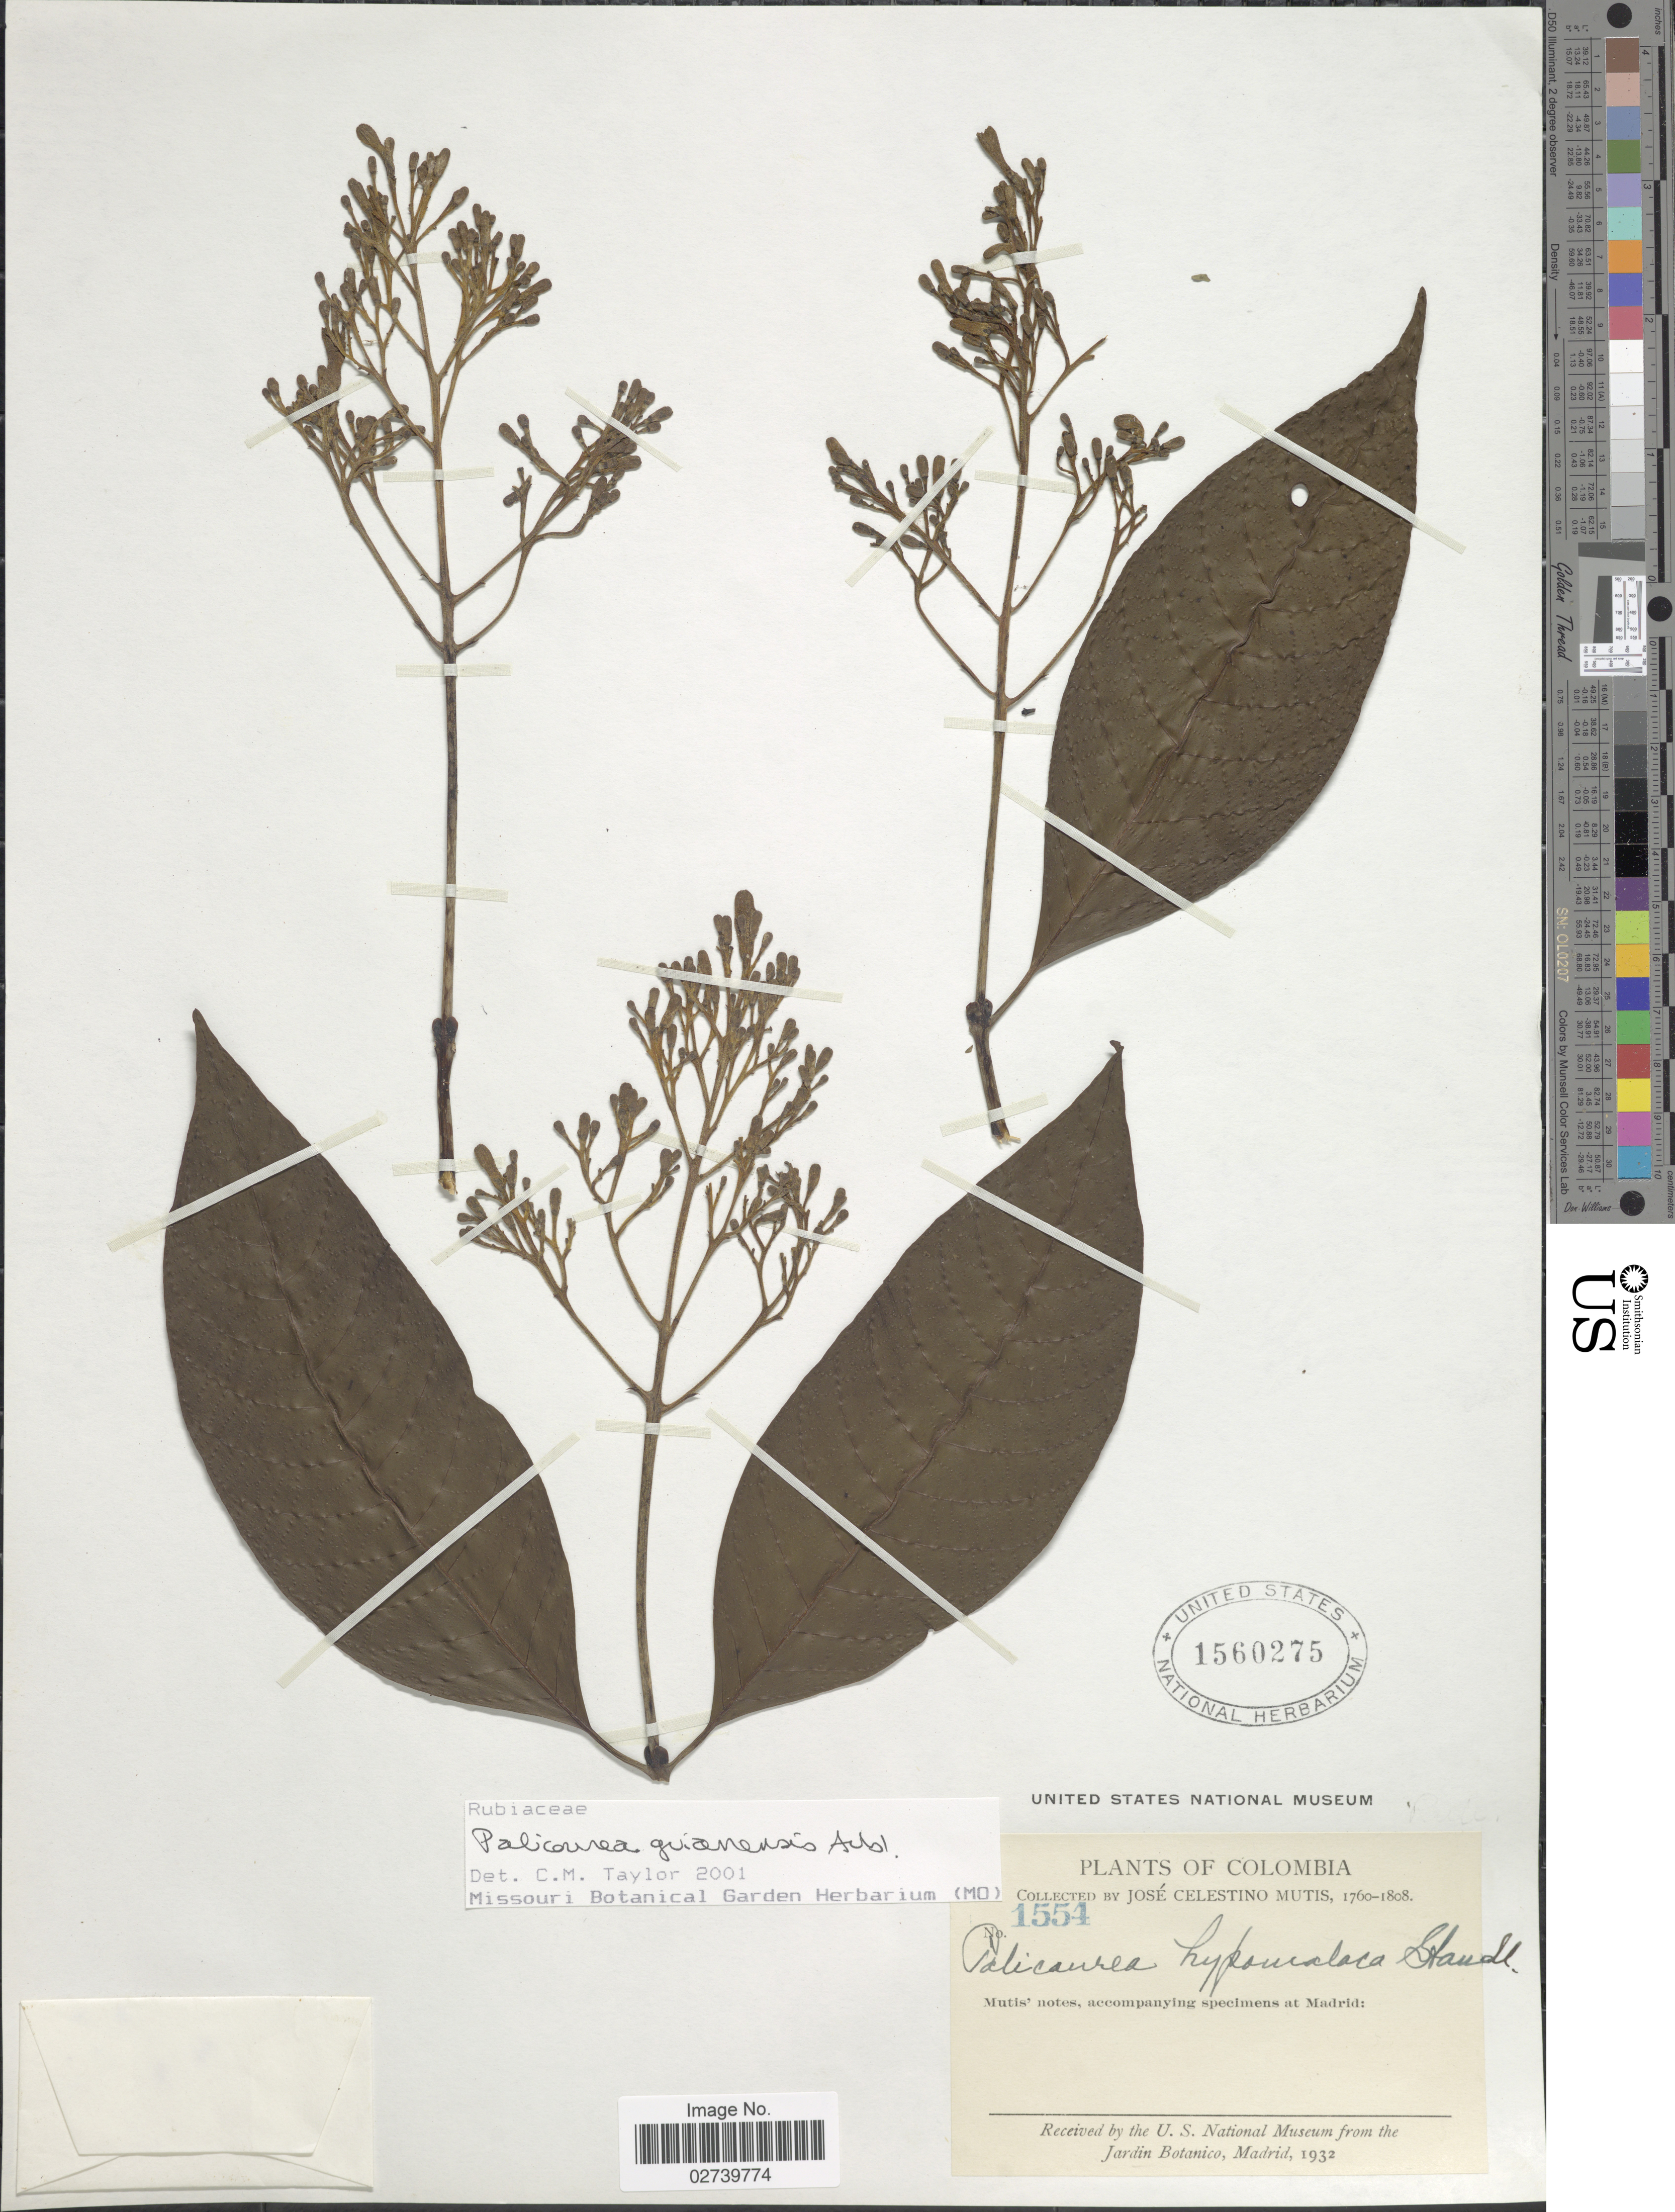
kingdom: Plantae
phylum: Tracheophyta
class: Magnoliopsida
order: Gentianales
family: Rubiaceae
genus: Palicourea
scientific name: Palicourea guianensis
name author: Aubl.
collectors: J. C. B. Mutis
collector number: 1554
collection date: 1760/1808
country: Colombia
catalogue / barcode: US 1560275